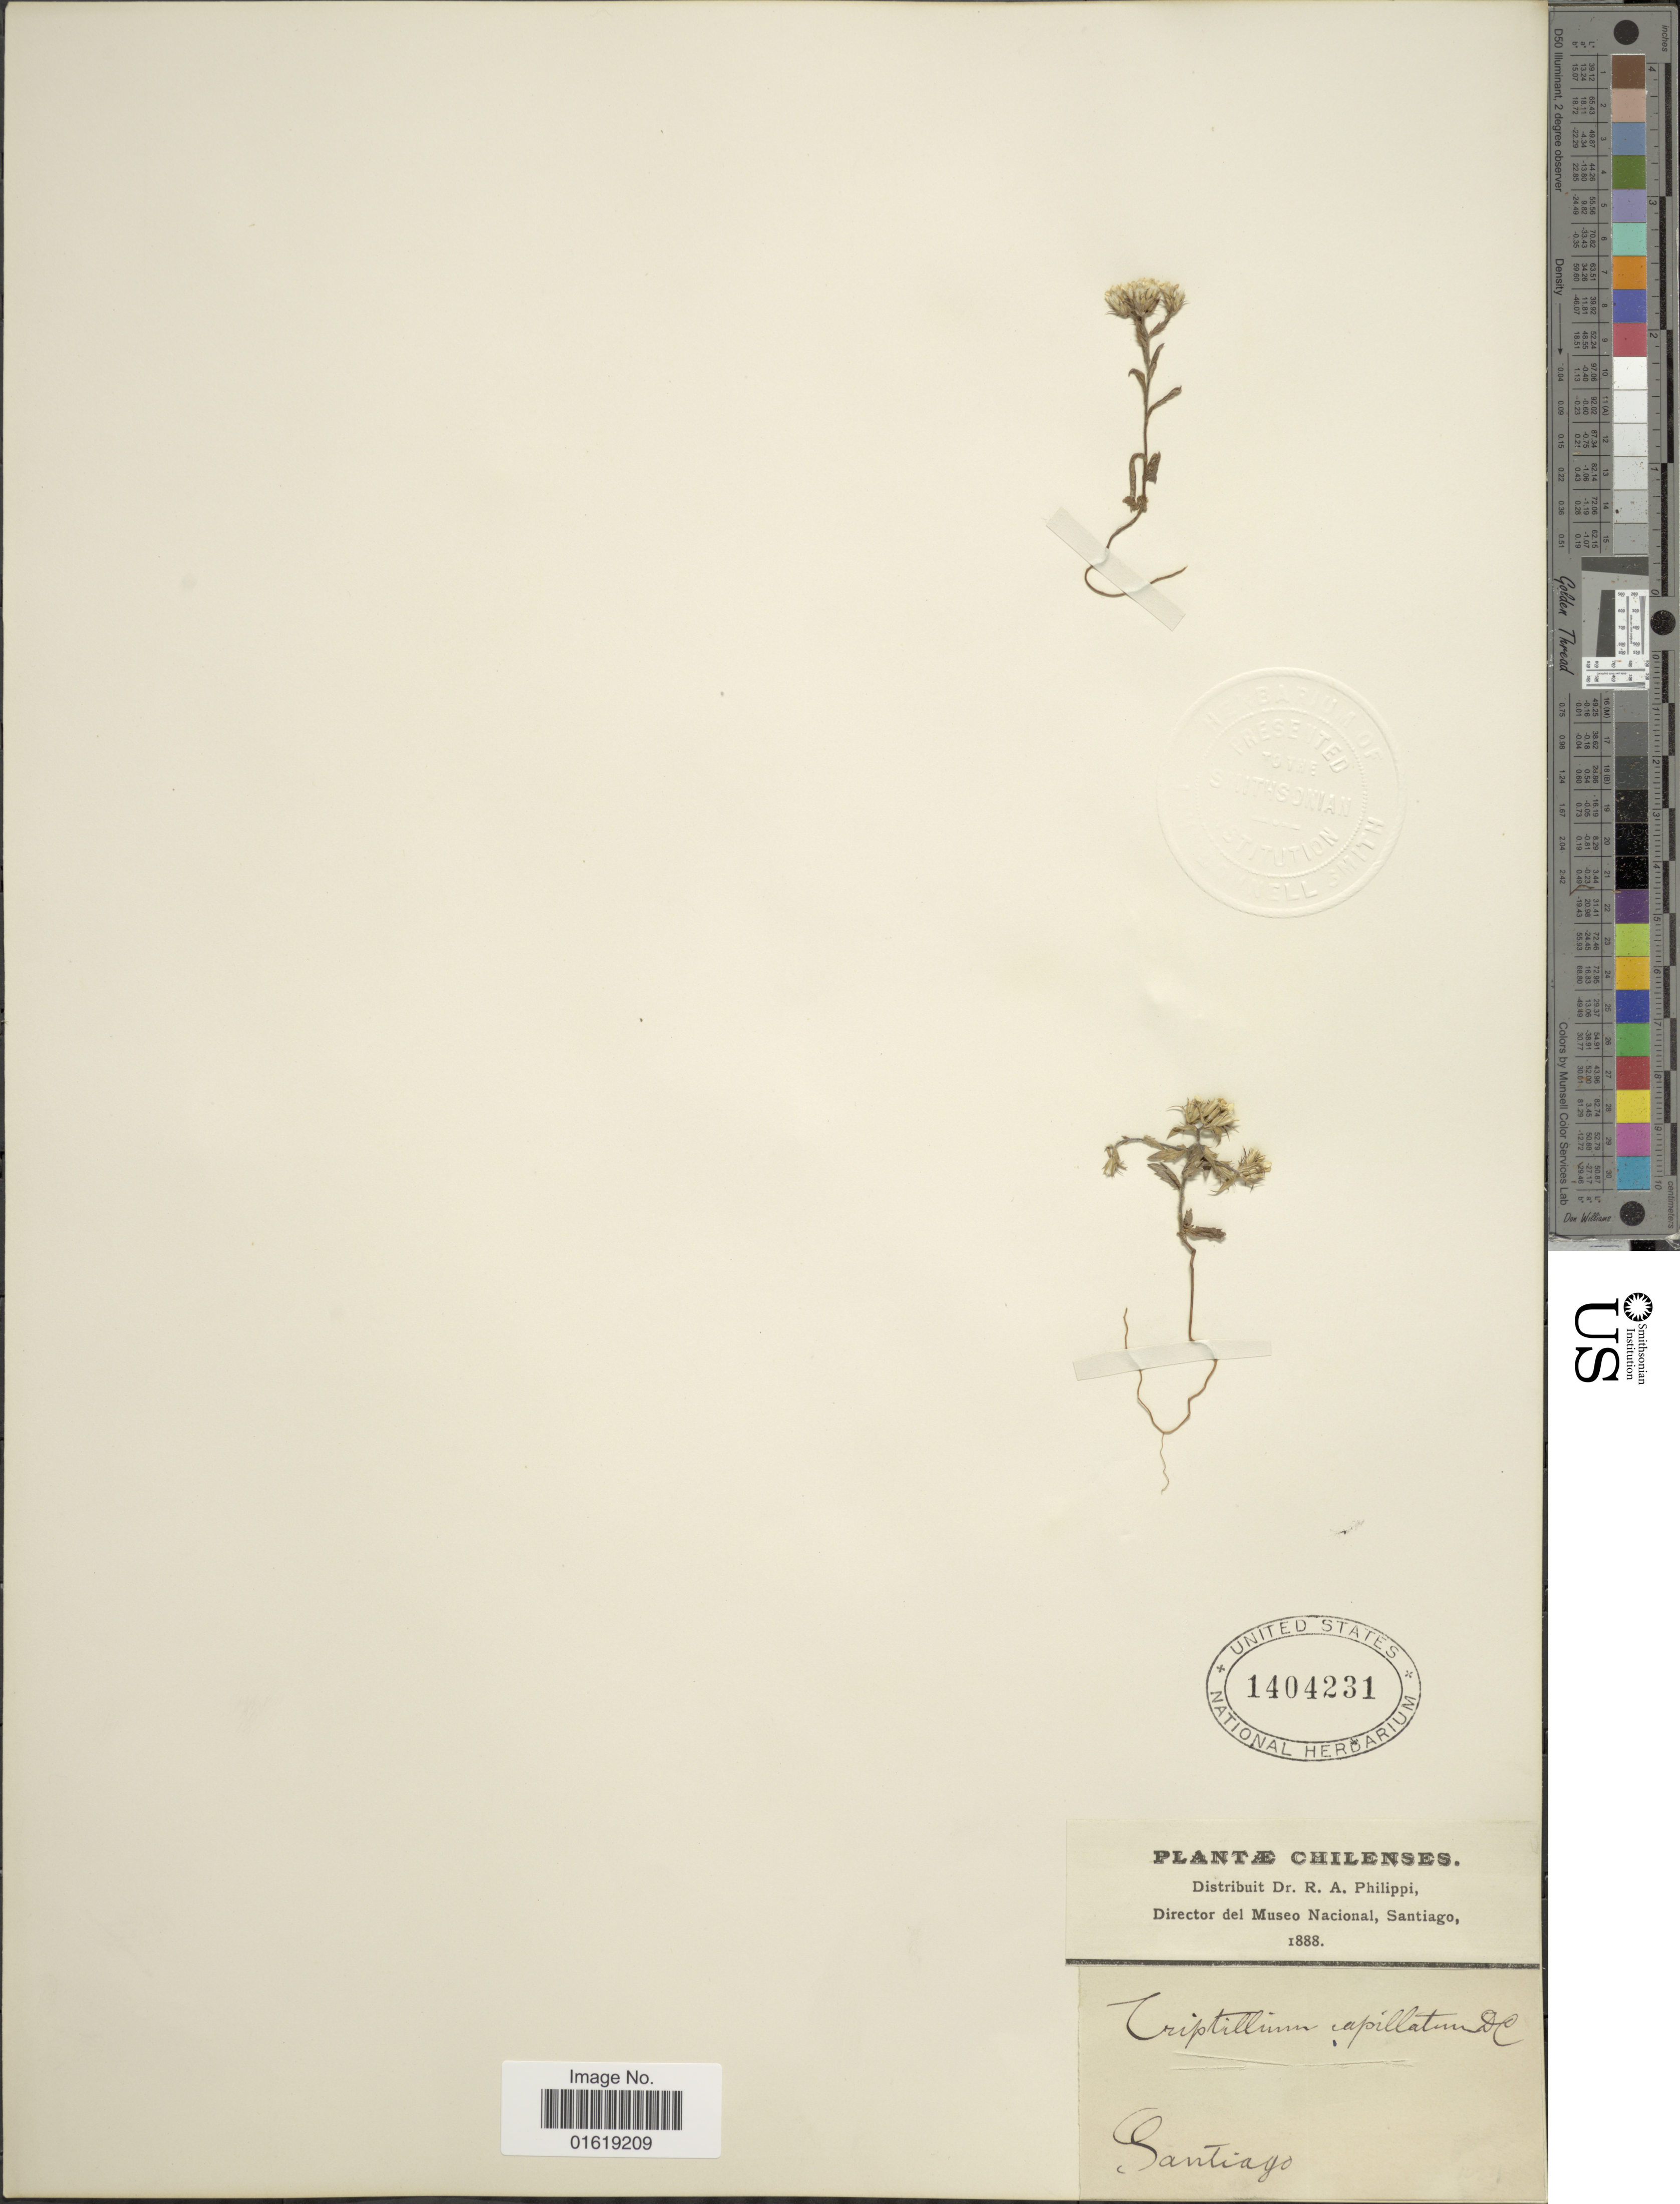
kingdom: Plantae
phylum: Tracheophyta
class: Magnoliopsida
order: Asterales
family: Asteraceae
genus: Triptilion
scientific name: Triptilion capillatum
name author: (D. Don) Hook. & Arn.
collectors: R. A. Philippi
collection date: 1888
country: Chile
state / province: Región Metropolitana (RM)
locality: Santiago.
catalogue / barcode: US 1404231